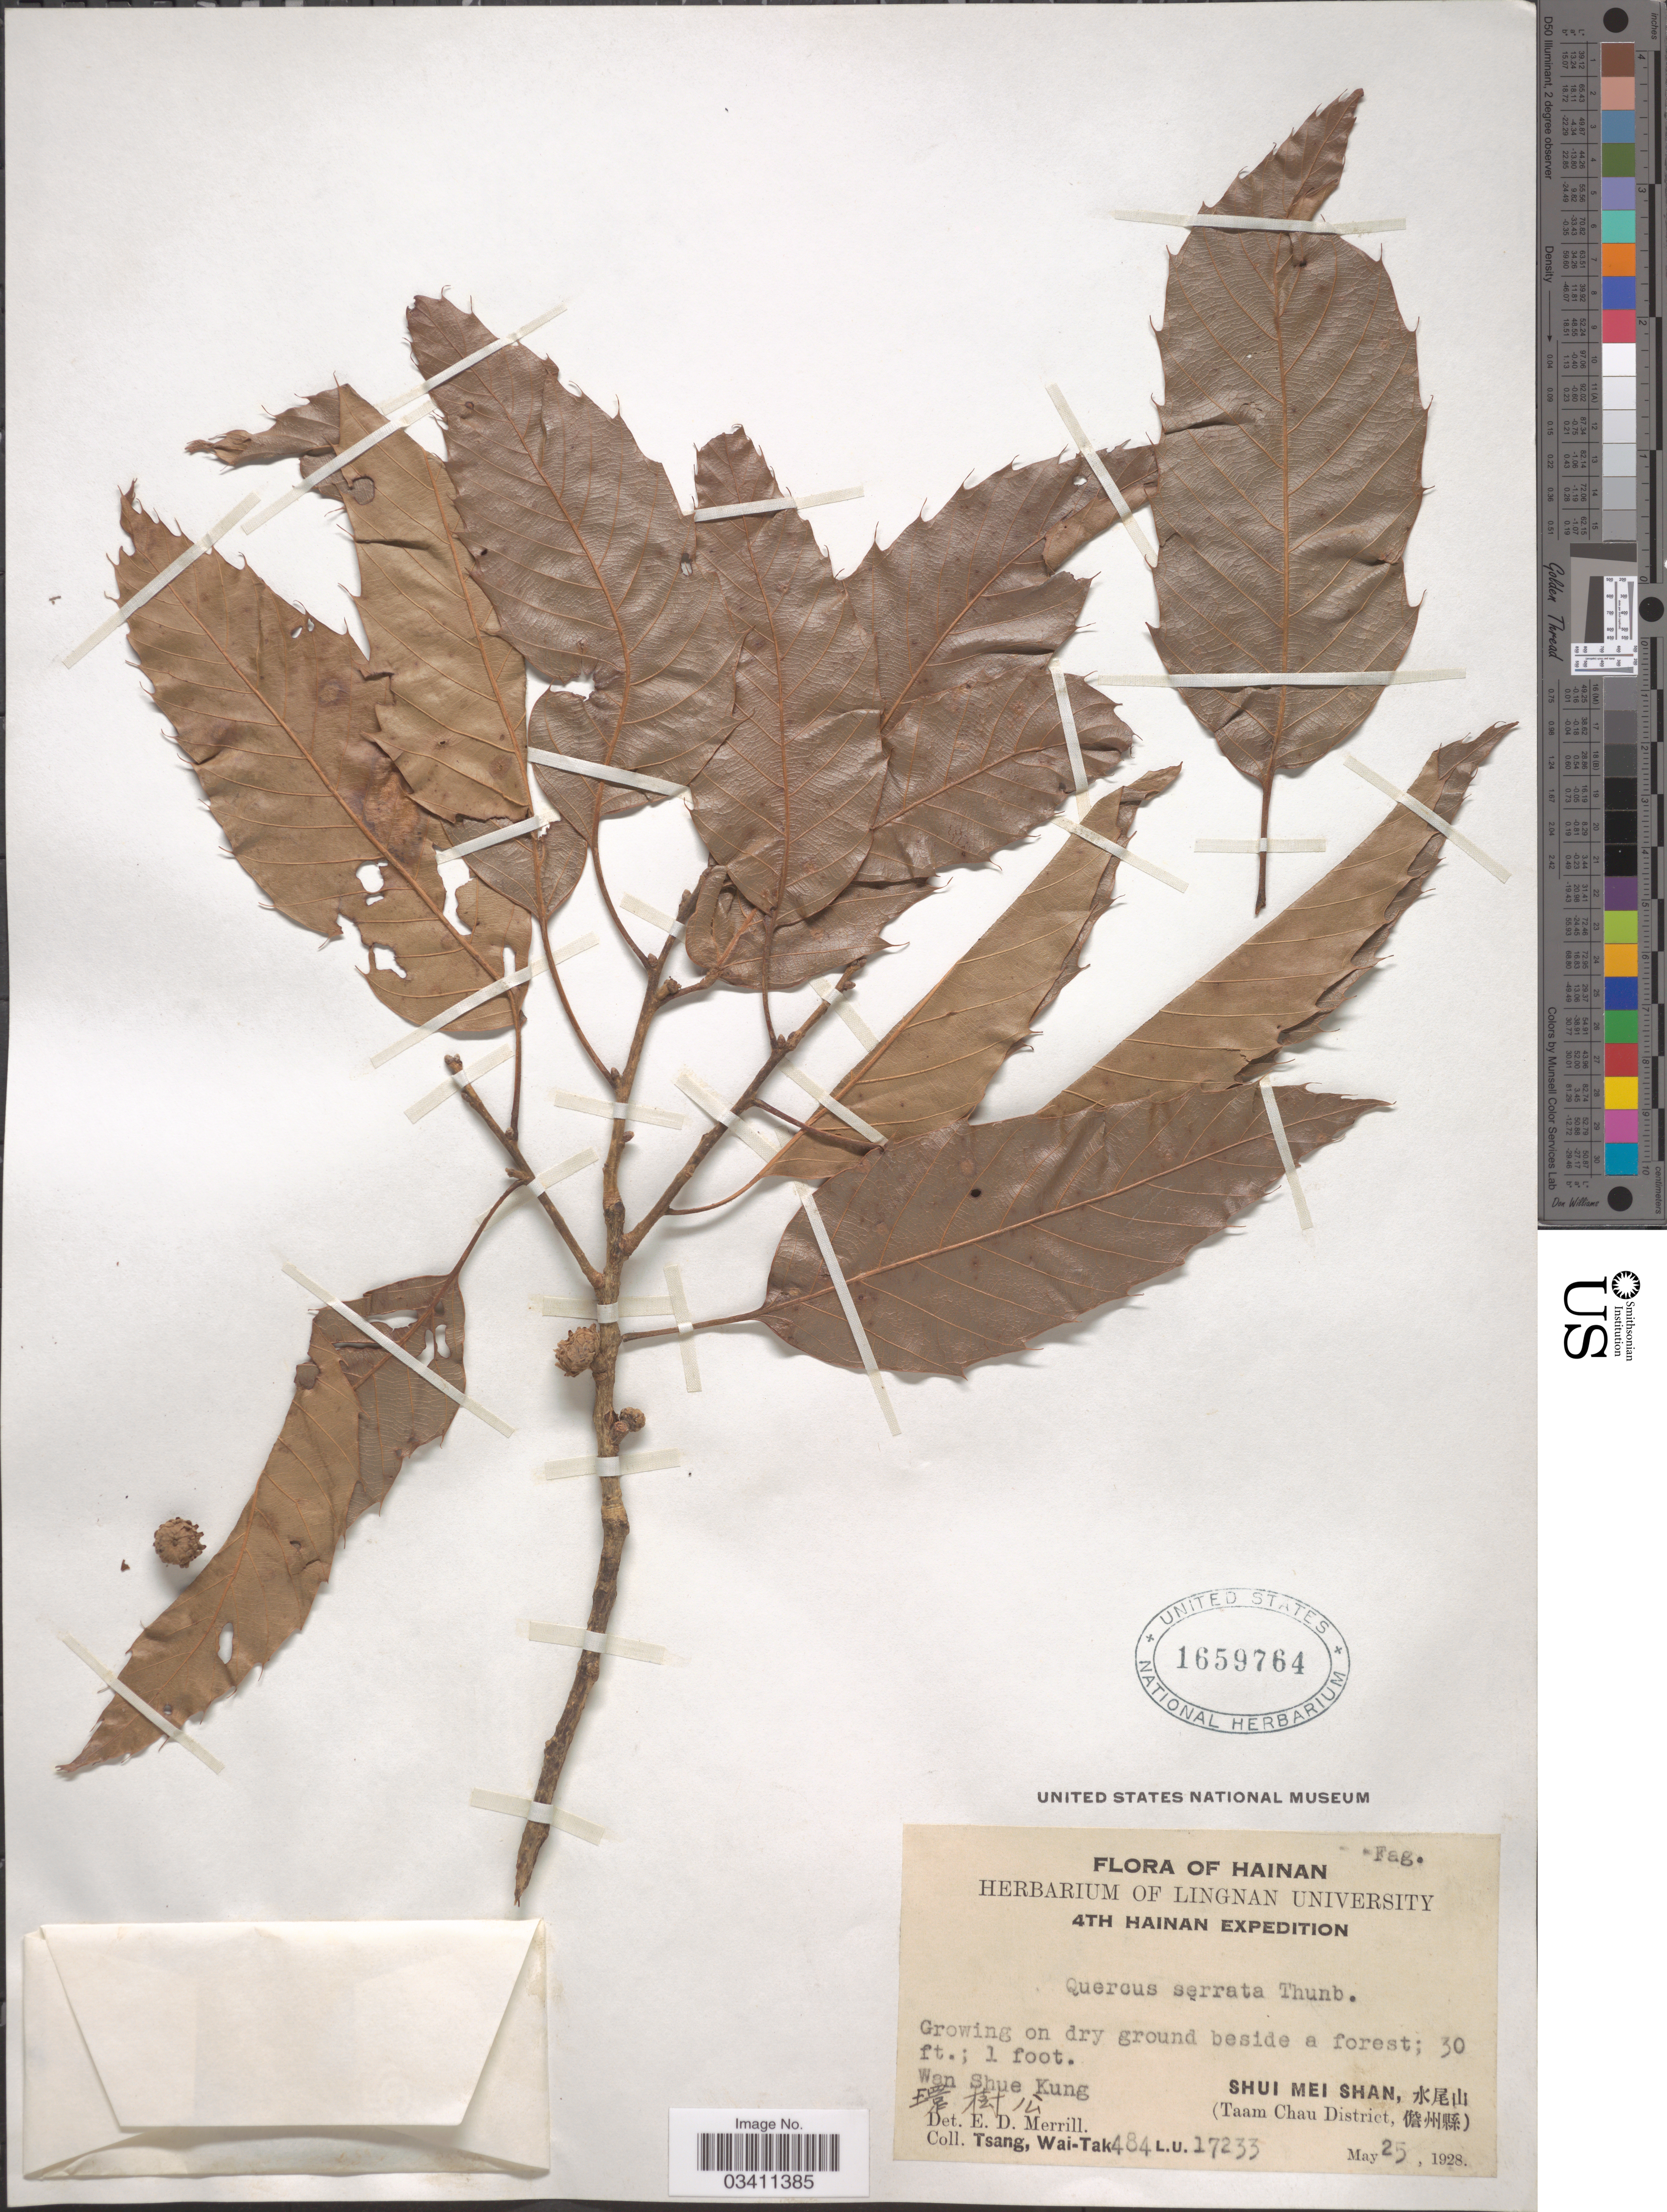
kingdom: Plantae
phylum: Tracheophyta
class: Magnoliopsida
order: Fagales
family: Fagaceae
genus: Quercus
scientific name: Quercus acutissima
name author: Carruth.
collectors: W. T. Tsang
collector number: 484L.U.17233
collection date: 1928-05-25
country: China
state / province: Hainan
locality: Wahue Kung. Shui Mei Shan, (Taam Chau District.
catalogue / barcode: US 1659764